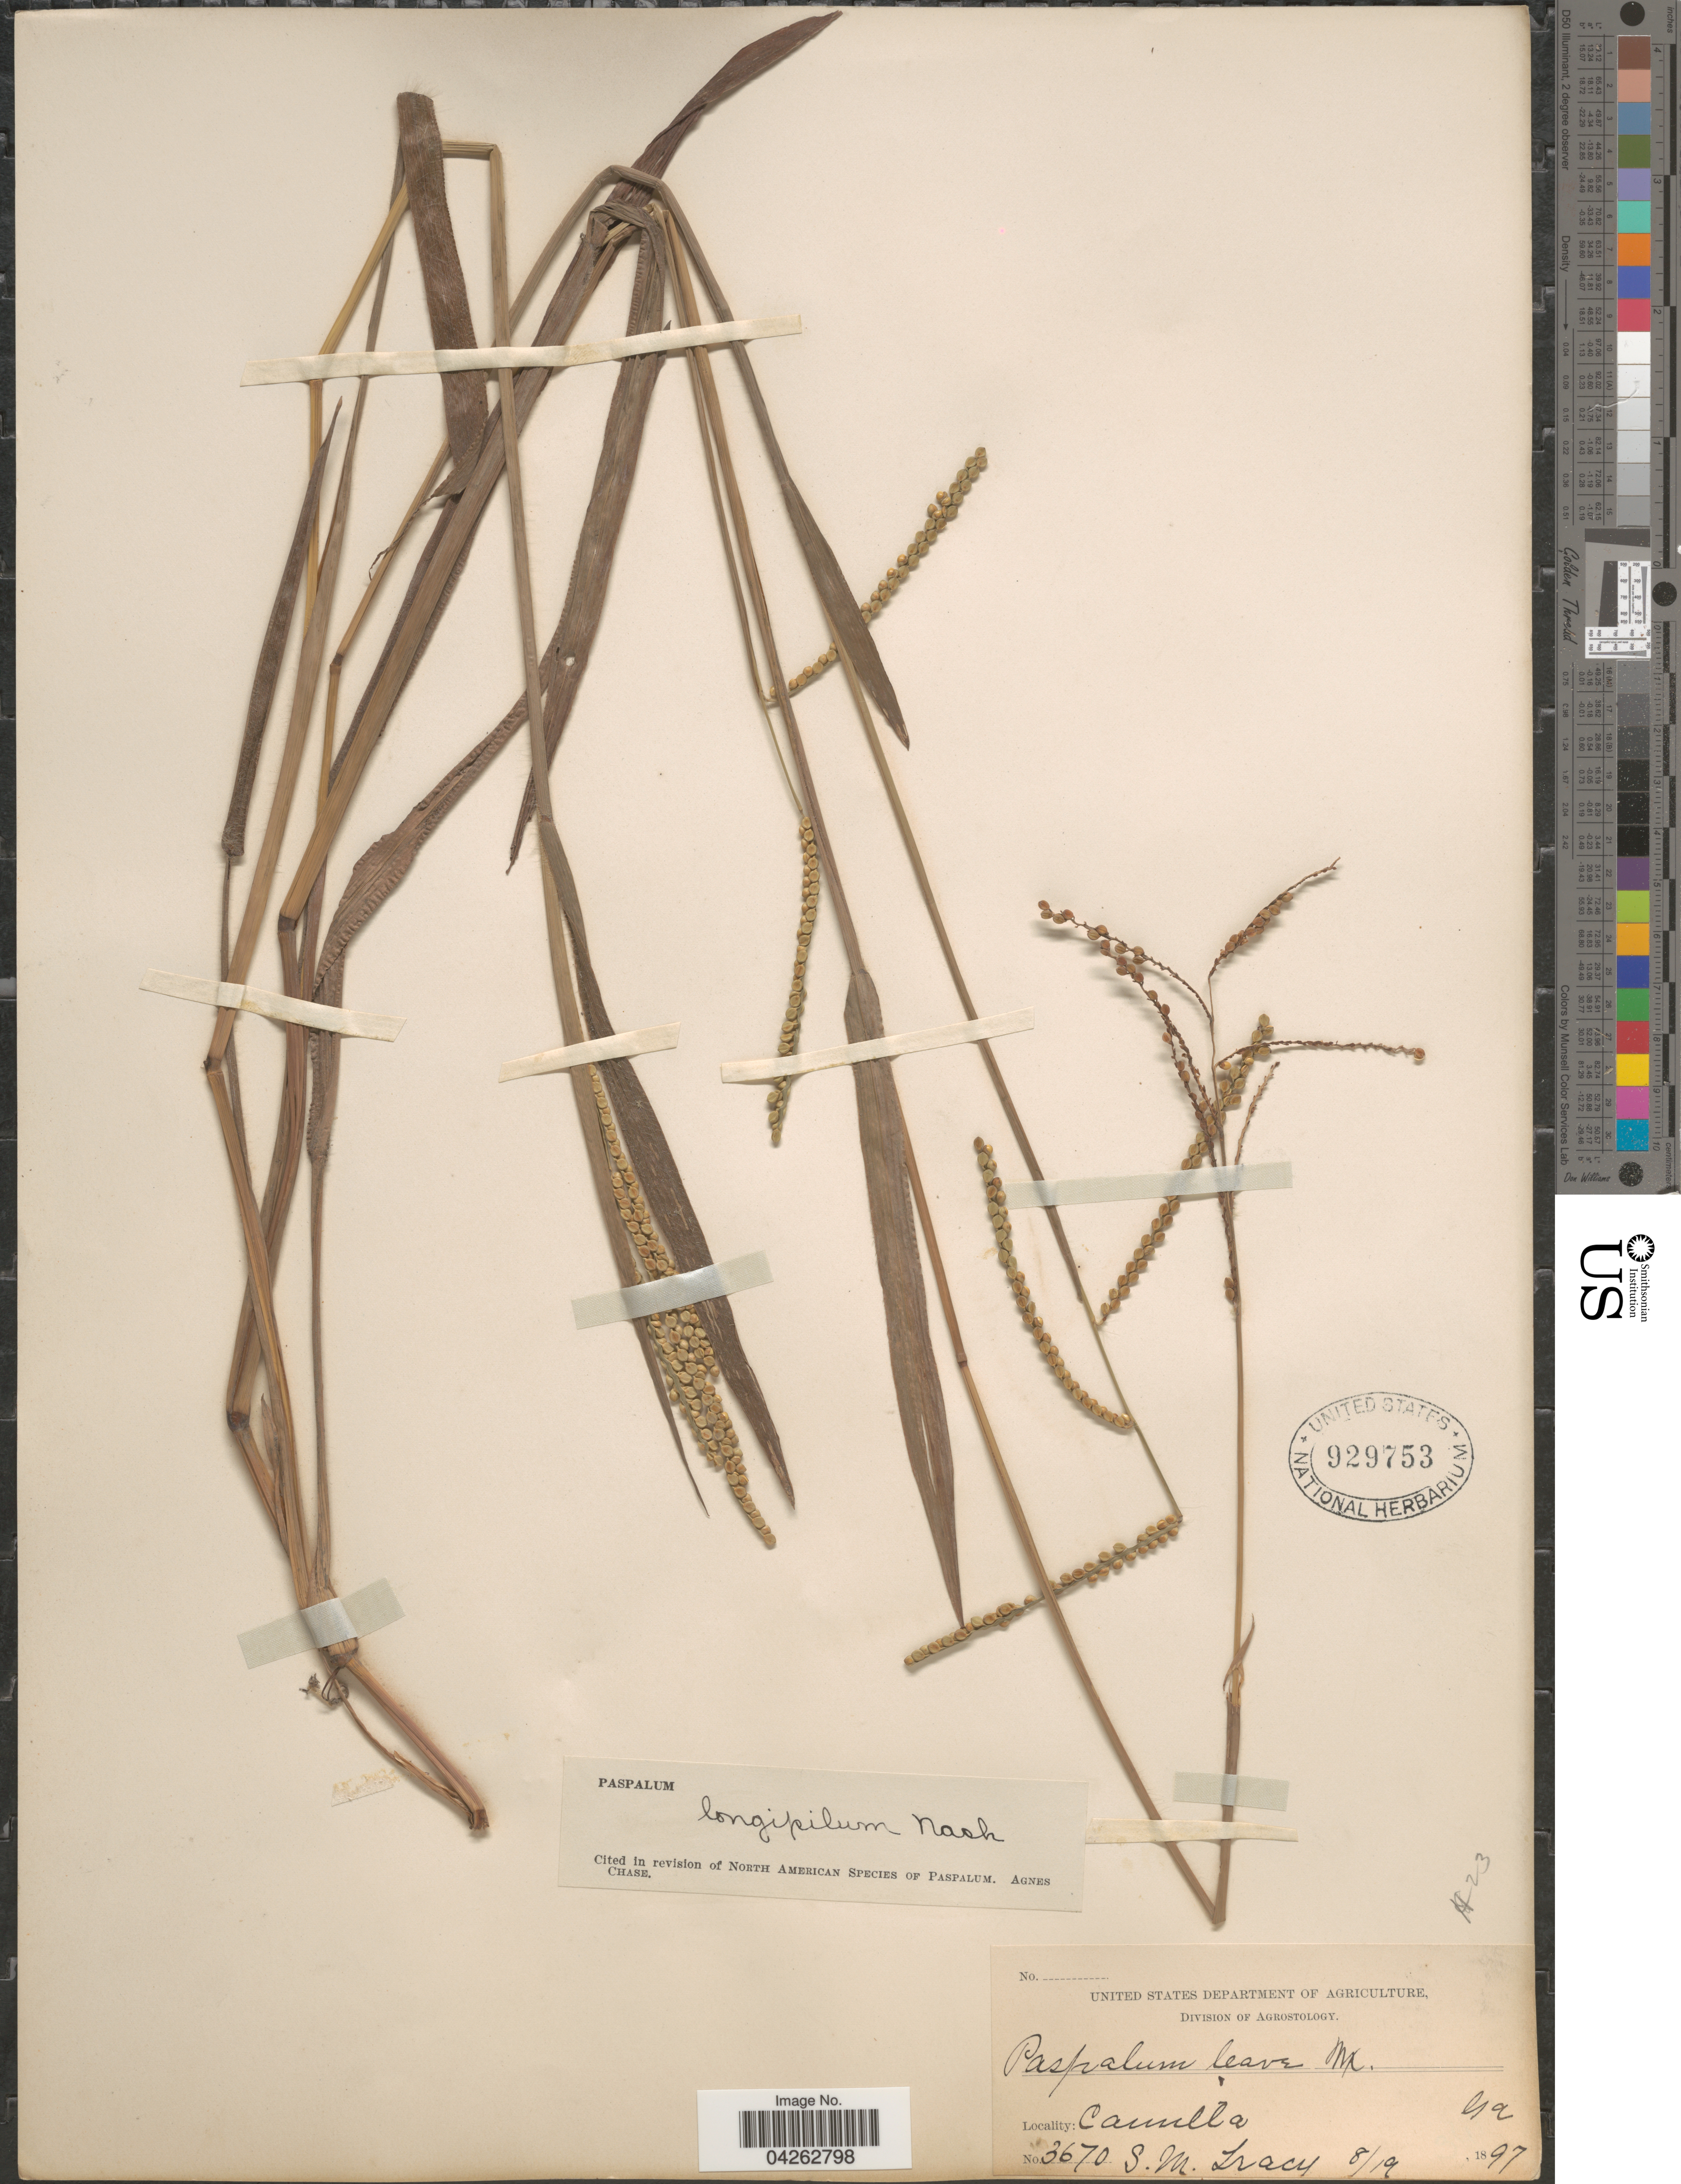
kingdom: Plantae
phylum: Tracheophyta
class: Liliopsida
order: Poales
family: Poaceae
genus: Paspalum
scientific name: Paspalum longipilum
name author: Nash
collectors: S. M. Tracy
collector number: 3670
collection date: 1897-08-09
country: United States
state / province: Georgia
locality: Camilla.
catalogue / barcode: US 929753